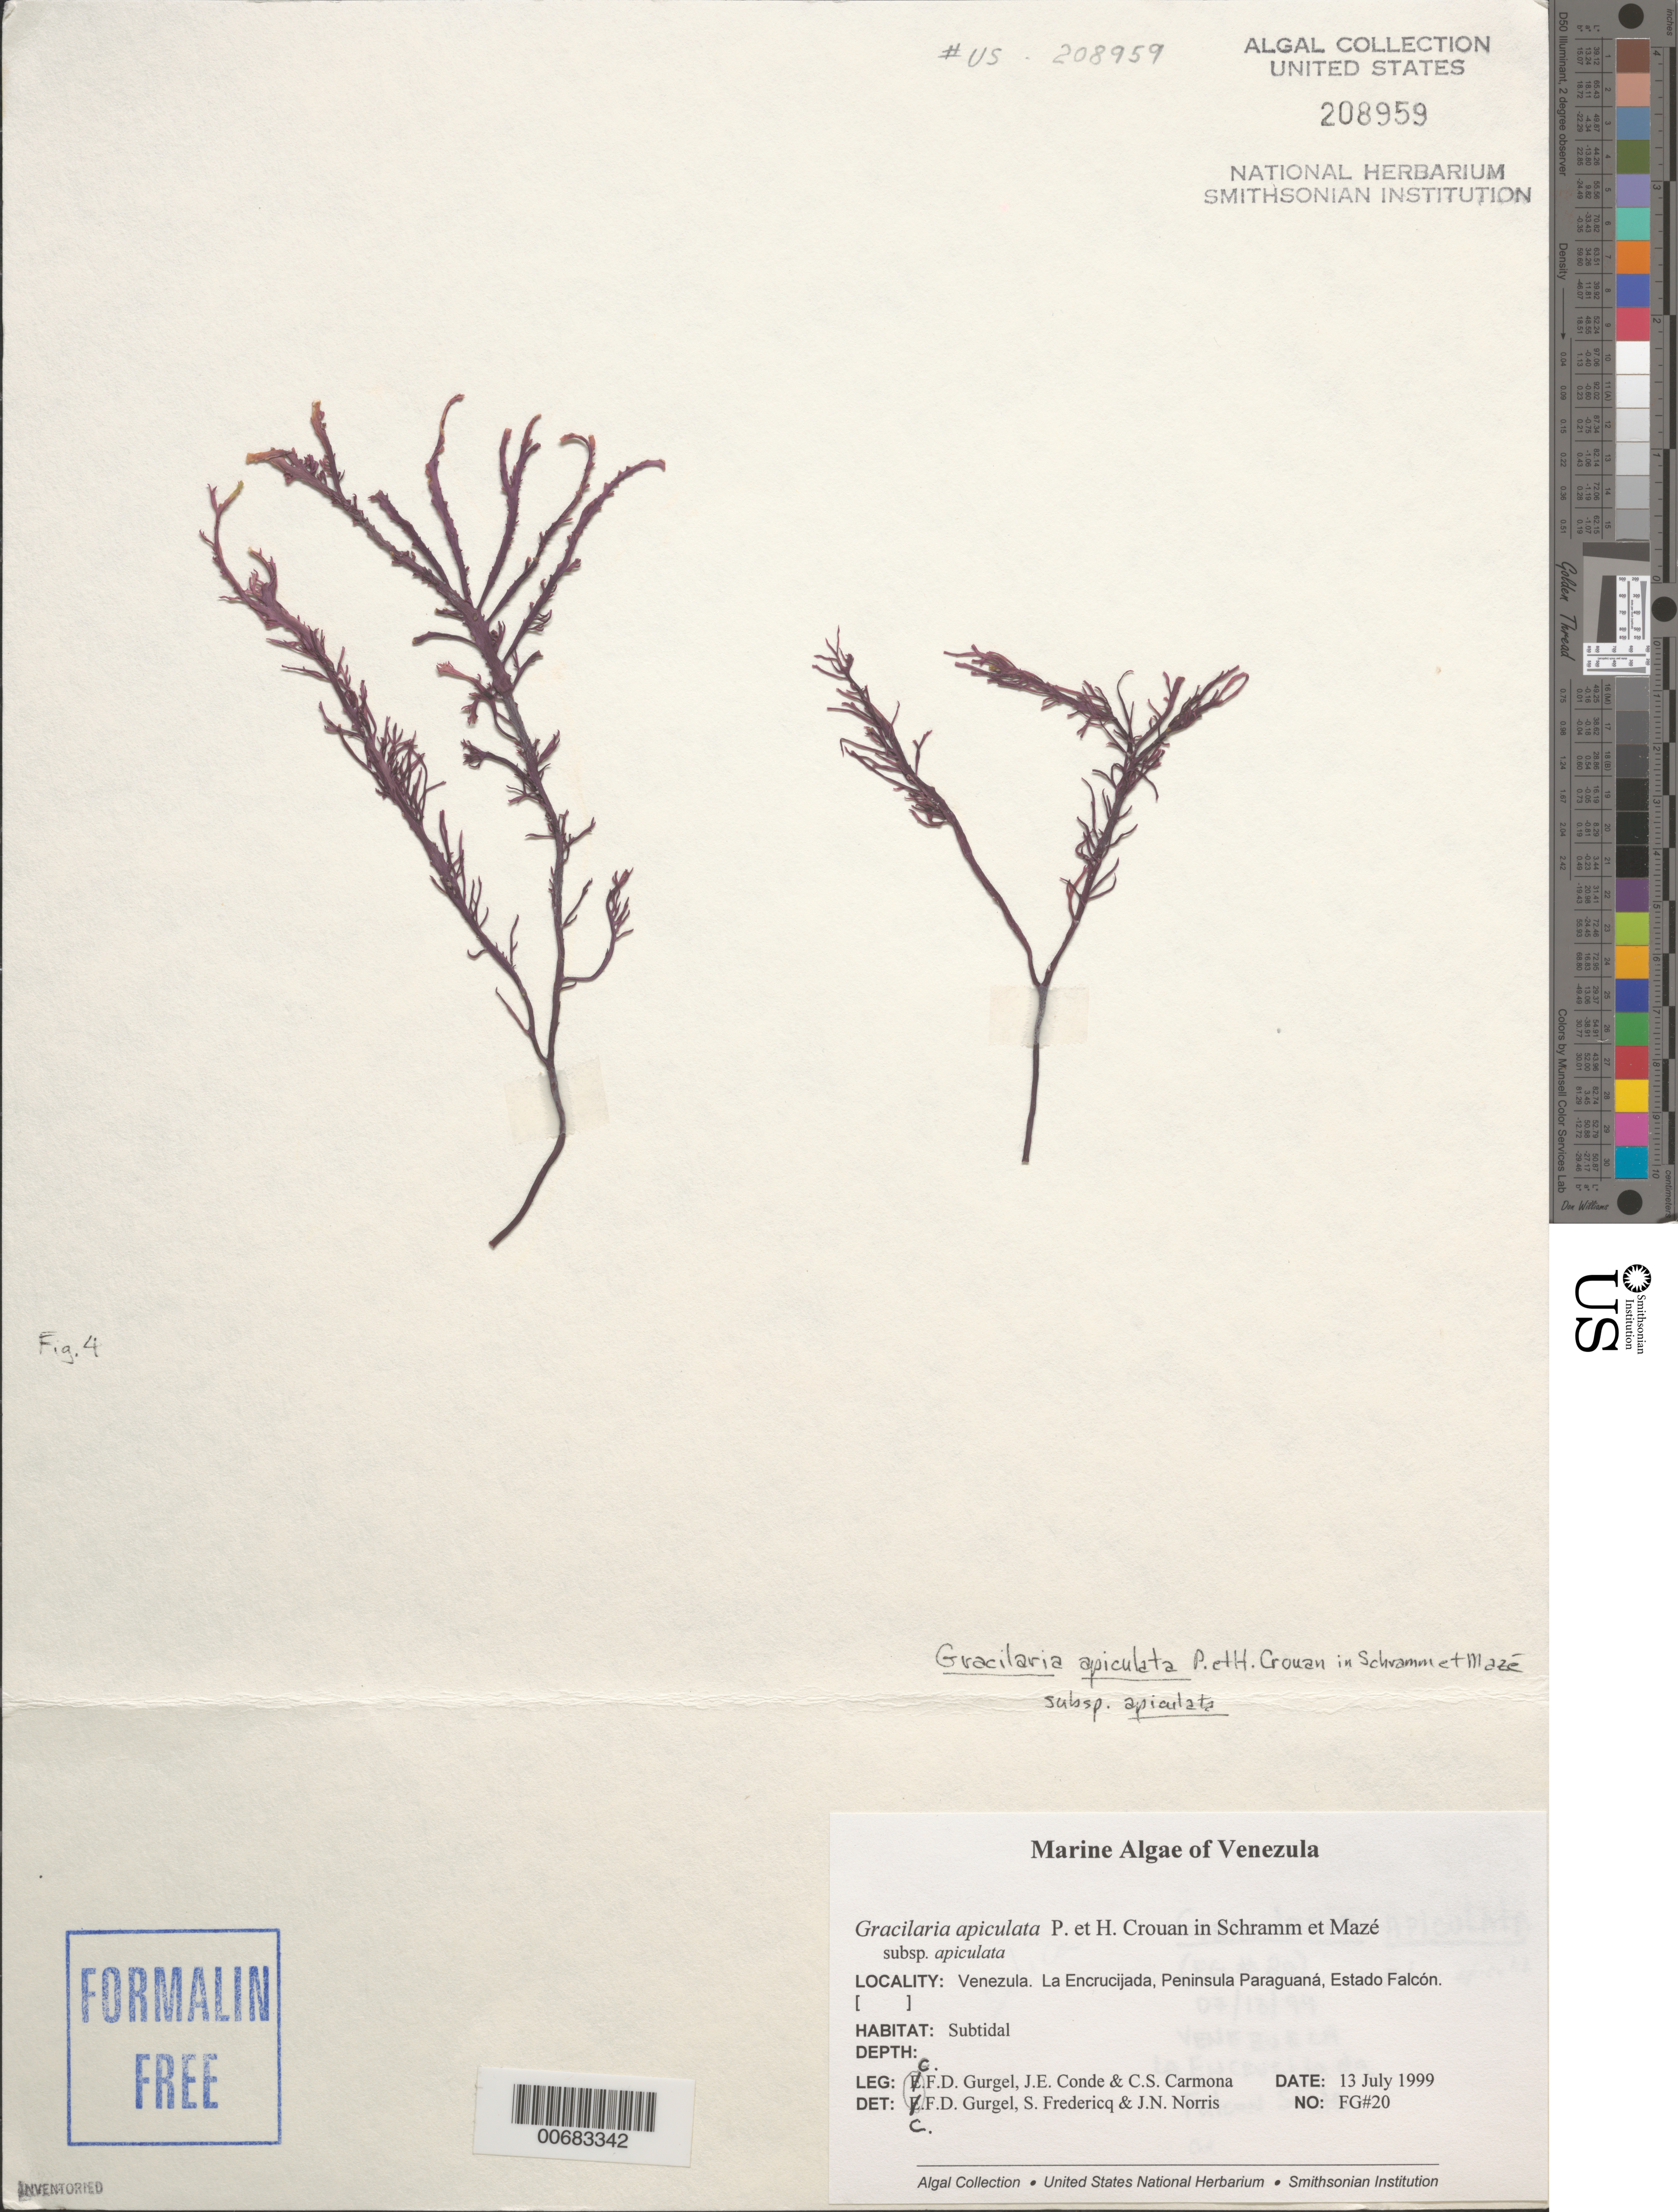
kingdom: Plantae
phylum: Rhodophyta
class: Florideophyceae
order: Gracilariales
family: Gracilariaceae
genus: Gracilaria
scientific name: Gracilaria apiculata subsp. apiculata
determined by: Gurgel, C. F.; Fredericq, S.; Norris, J. N.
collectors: C. Gurgel, J. Conde & C. Carmona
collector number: FG-20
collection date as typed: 13 Jul 1999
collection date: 1999-07-13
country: Venezuela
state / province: Falcón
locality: La Encrucijada, Peninsula Paraguana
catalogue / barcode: US 208959